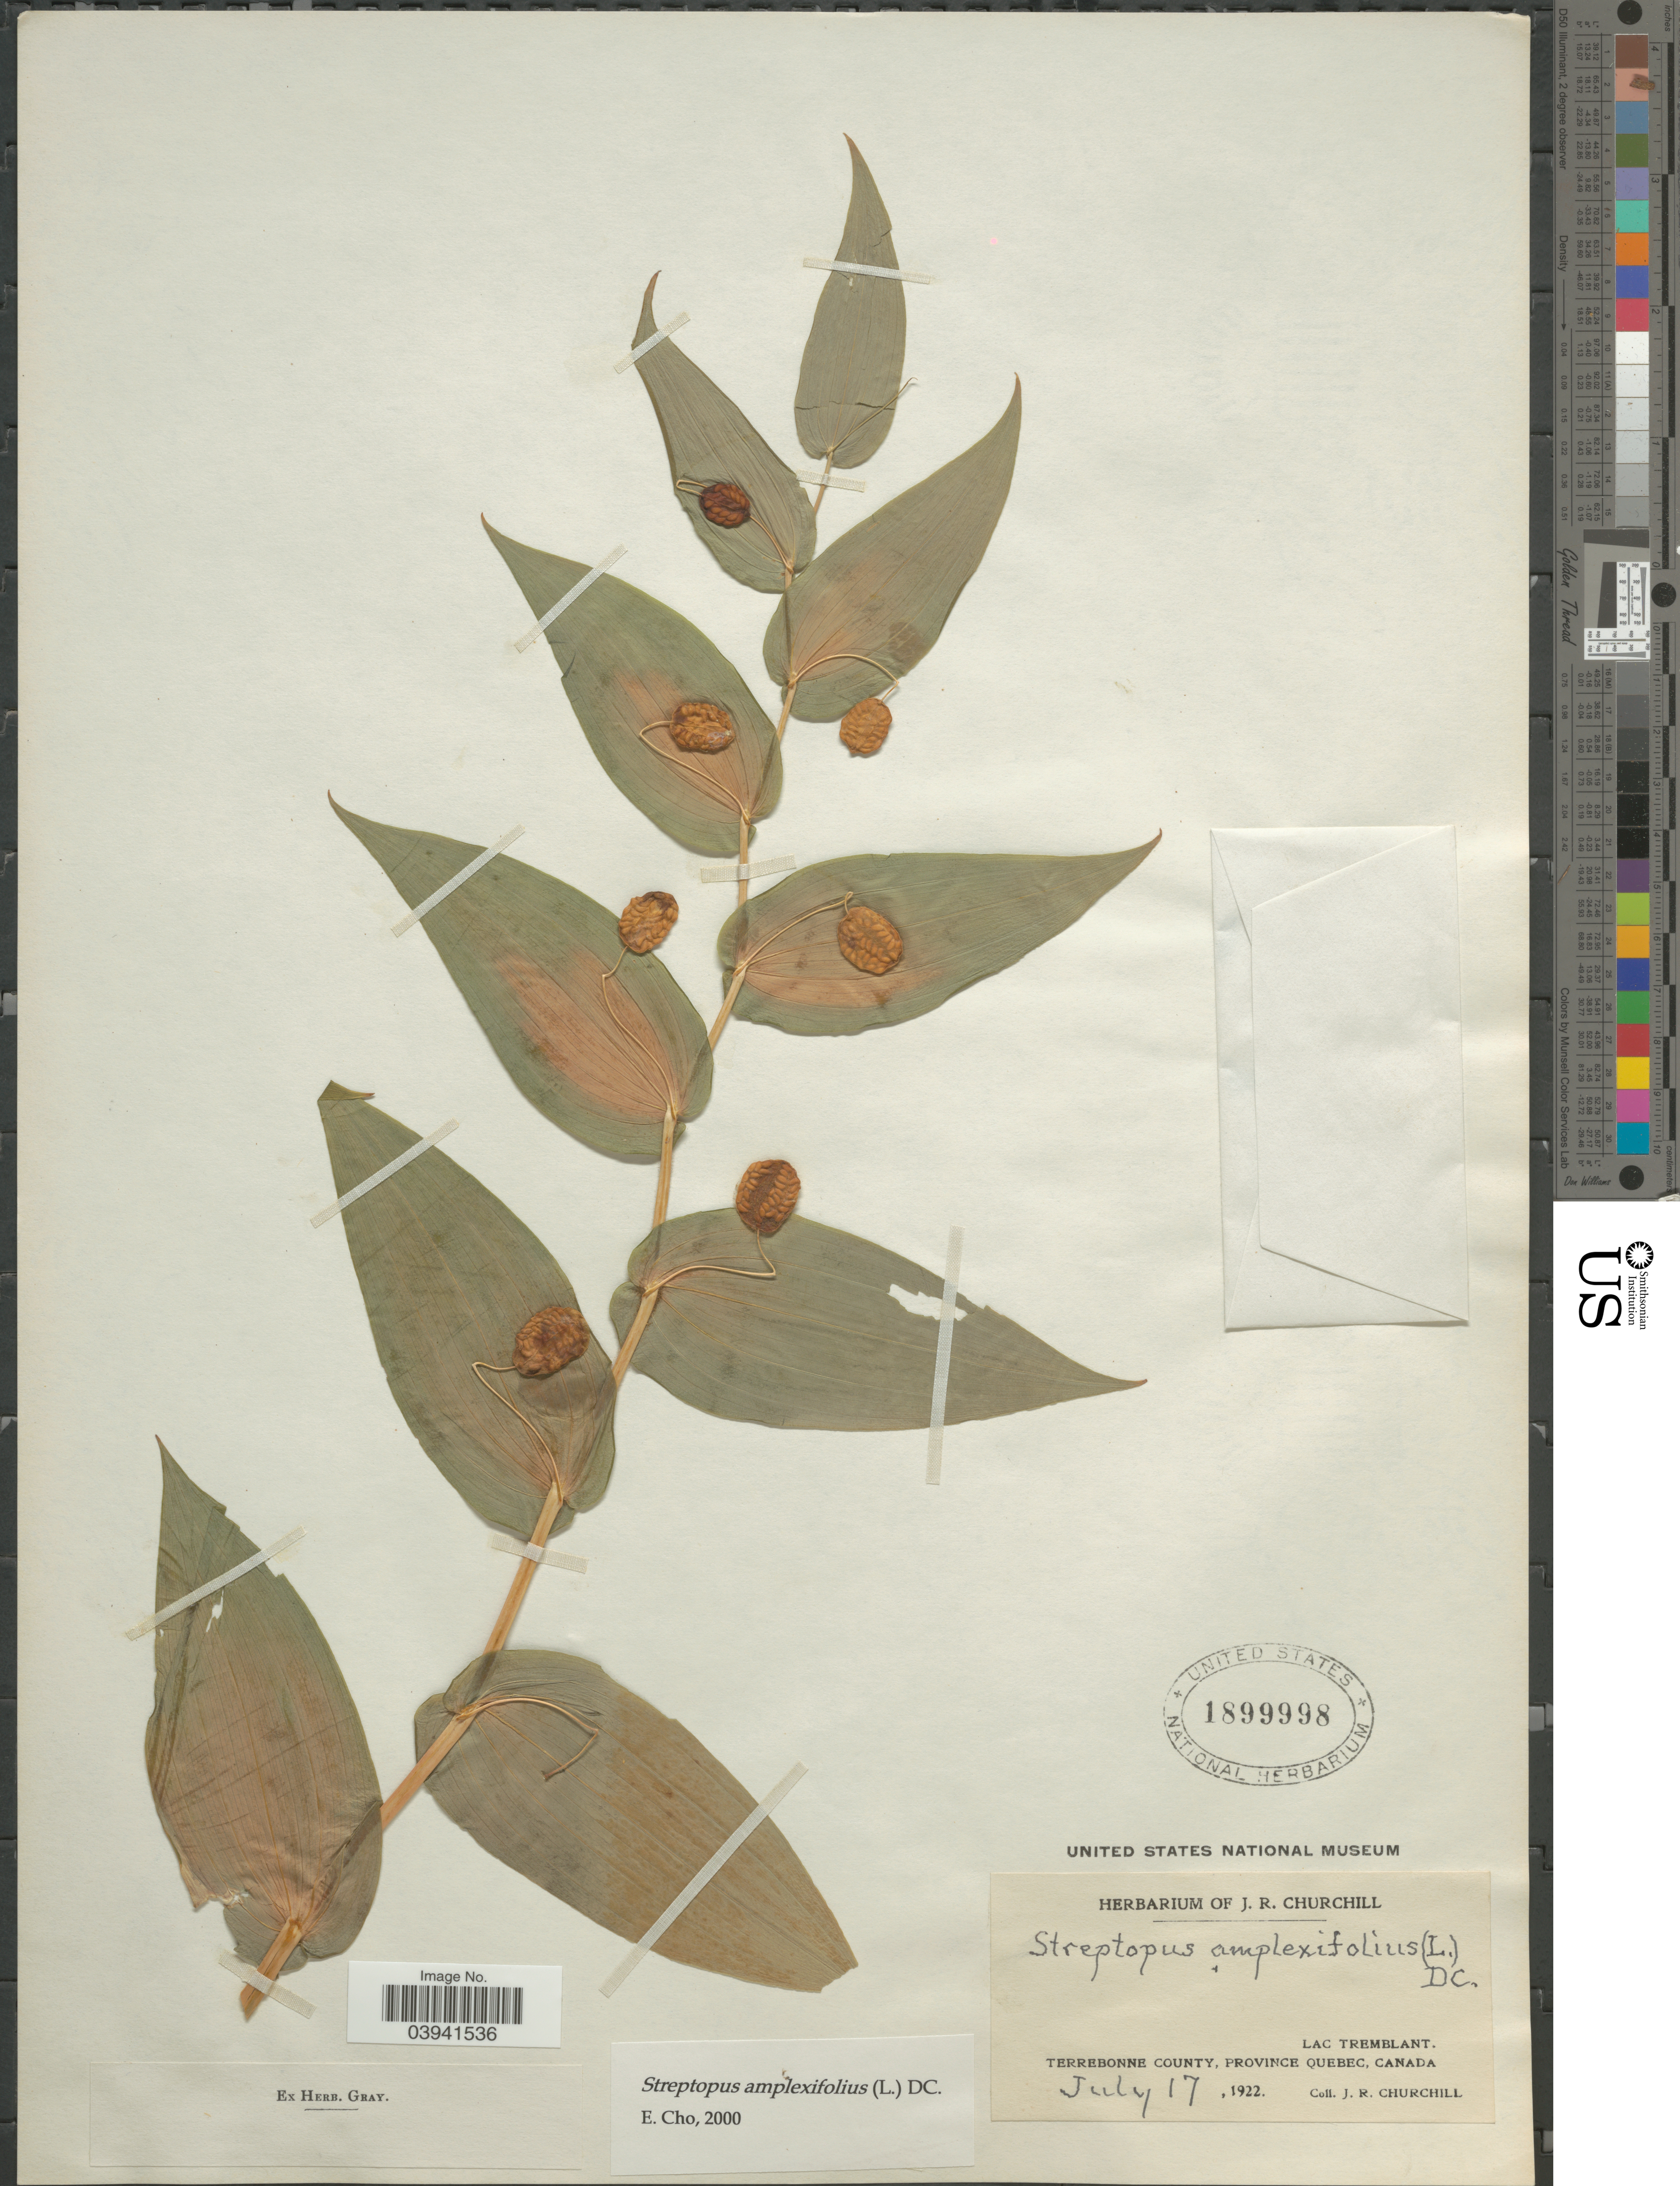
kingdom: Plantae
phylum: Tracheophyta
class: Liliopsida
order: Liliales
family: Liliaceae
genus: Streptopus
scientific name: Streptopus amplexifolius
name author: (L.) DC.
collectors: J. Churchill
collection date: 1922-07-17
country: Canada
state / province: Quebec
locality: Lac Tremblant. Terrebonne County.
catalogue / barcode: US 1899998